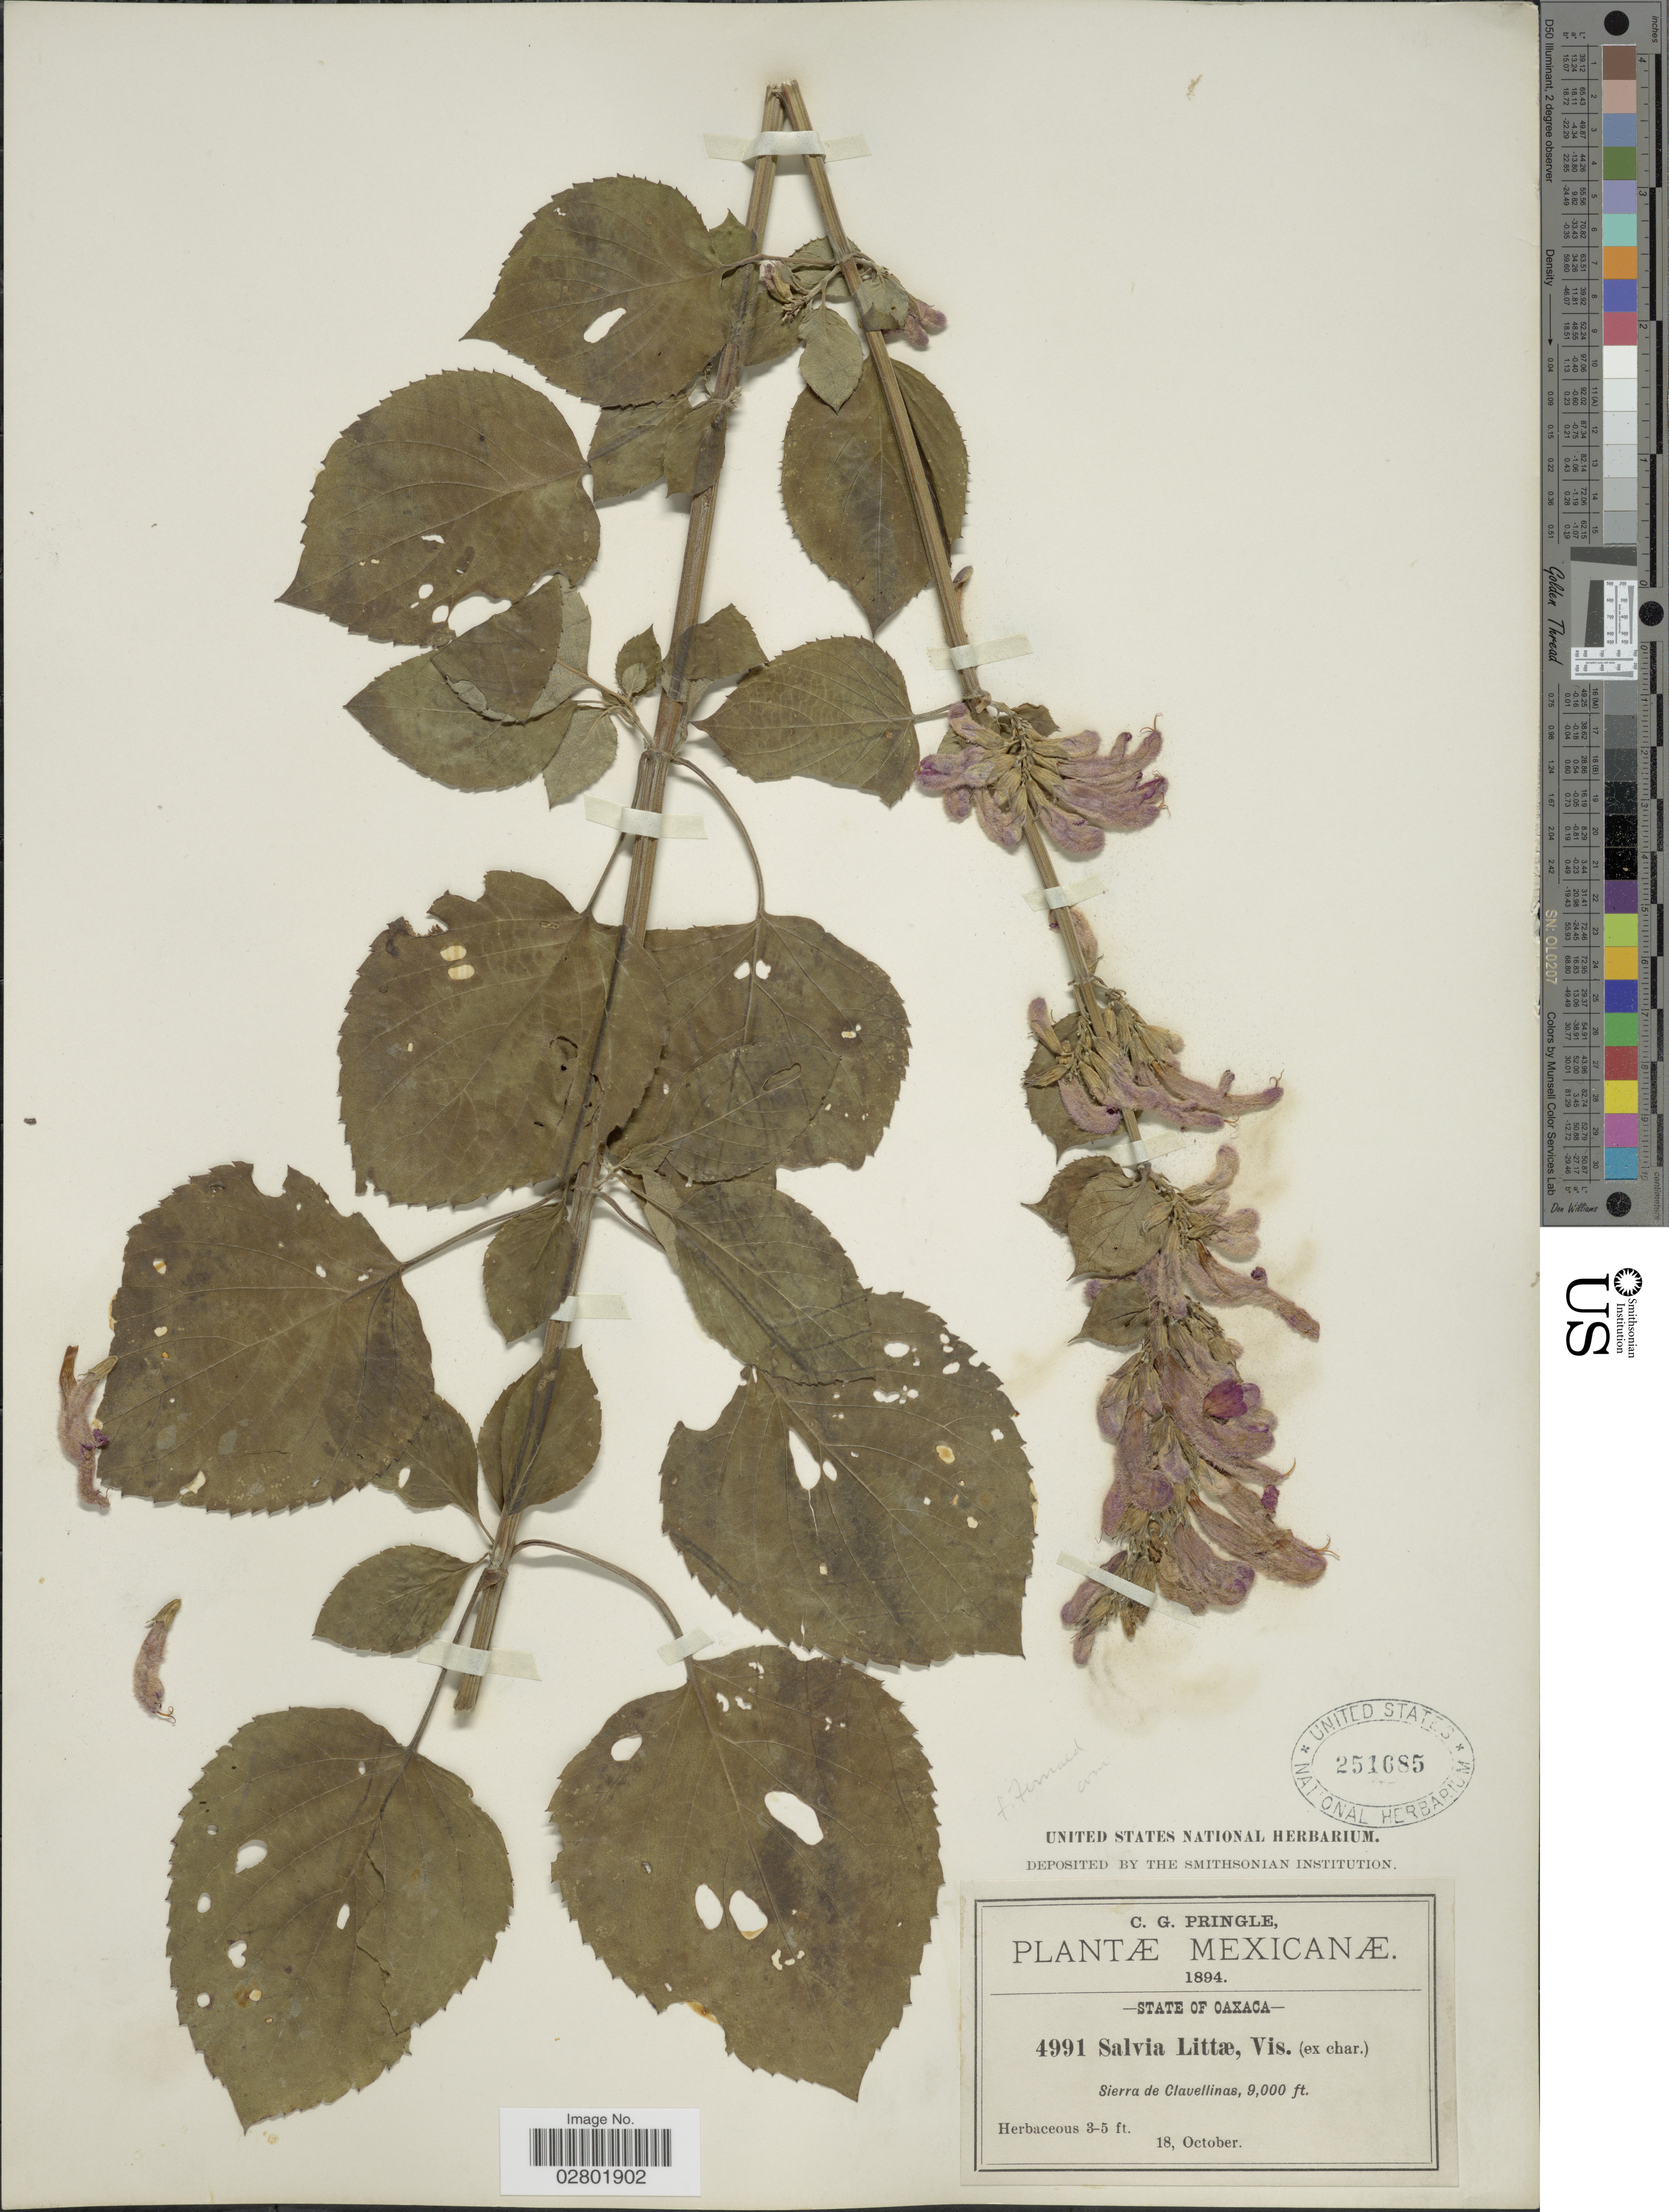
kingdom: Plantae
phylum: Tracheophyta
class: Magnoliopsida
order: Lamiales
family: Lamiaceae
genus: Salvia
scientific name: Salvia littae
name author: Vis.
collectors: C. G. Pringle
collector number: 4991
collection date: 1894-10-18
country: Mexico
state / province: Oaxaca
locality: Sierra de Clavellinas.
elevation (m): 2743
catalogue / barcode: US 251685